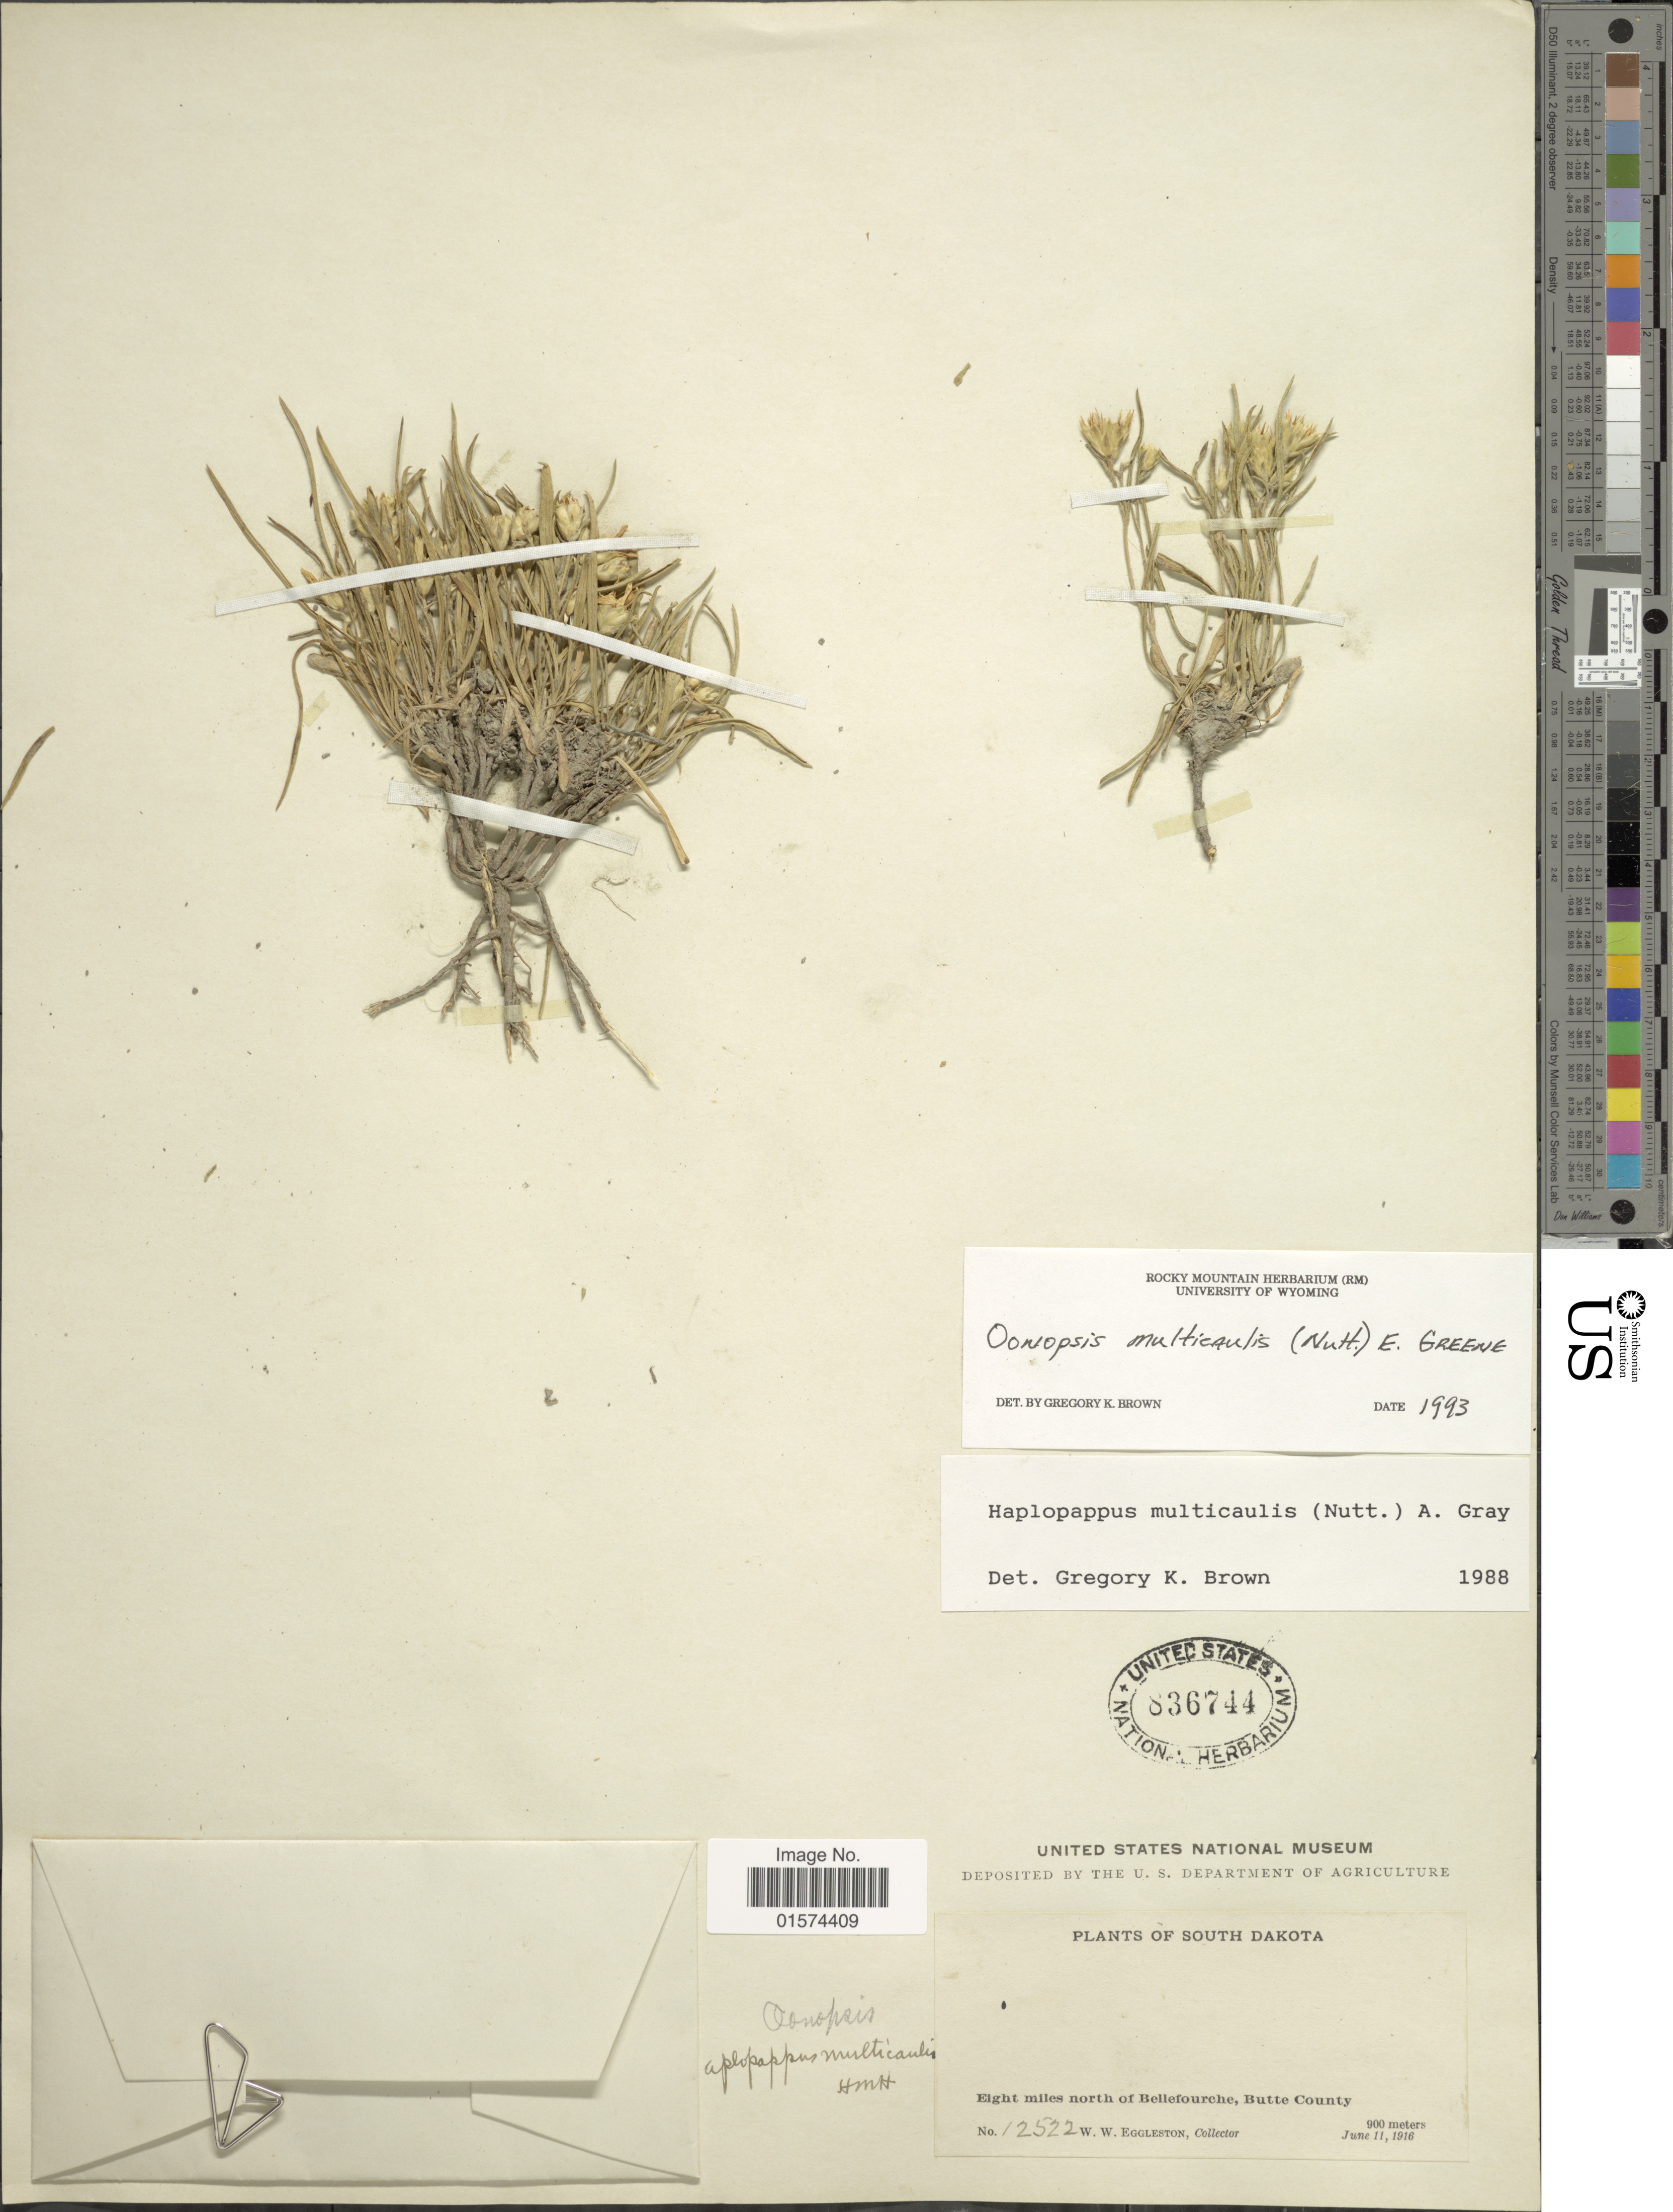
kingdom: Plantae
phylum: Tracheophyta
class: Magnoliopsida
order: Asterales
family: Asteraceae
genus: Oonopsis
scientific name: Oonopsis multicaulis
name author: (Nutt.) Greene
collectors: W. W. Eggleston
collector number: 12522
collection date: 1916-06-11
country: United States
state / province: South Dakota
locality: Eight miles north of Bellefourche, Butte County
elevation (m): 900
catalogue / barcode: US 836744